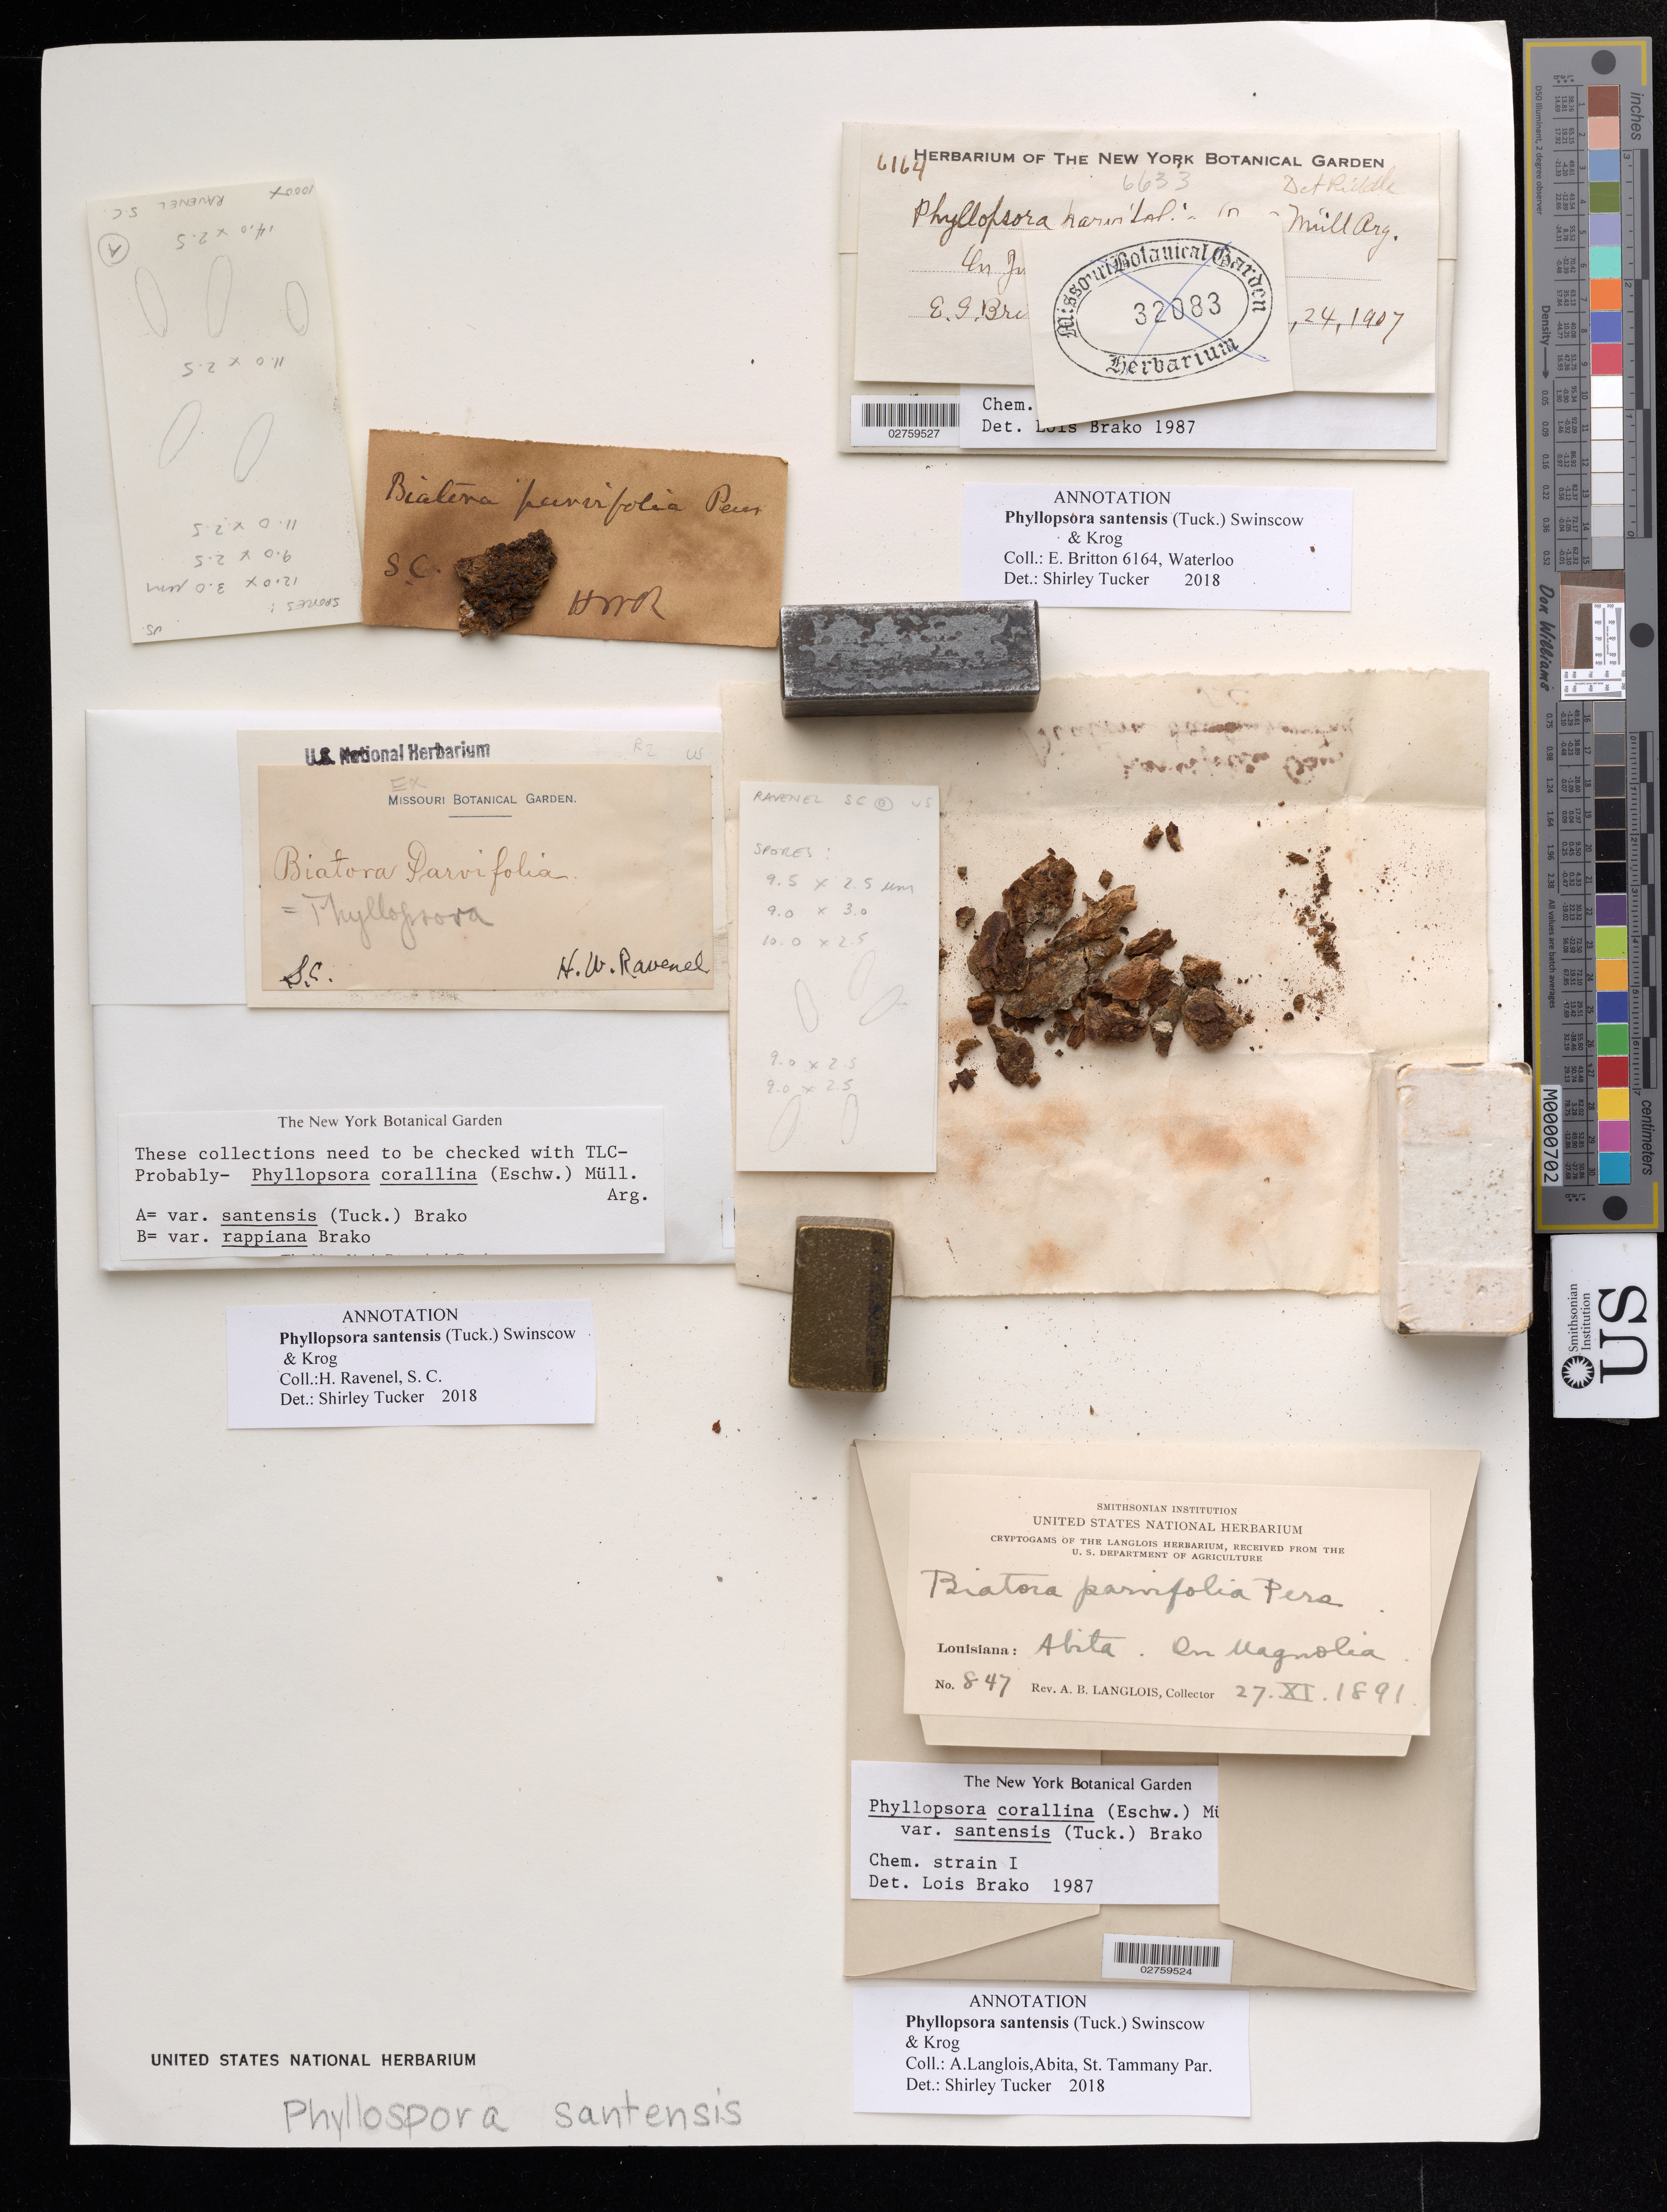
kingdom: Fungi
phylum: Ascomycota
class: Lecanoromycetes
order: Lecanorales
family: Ramalinaceae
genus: Phyllopsora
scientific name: Phyllopsora santensis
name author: (Tuck.) Swinscow & Krog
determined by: Tucker, S. C.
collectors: H. Ravenel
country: United States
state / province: South Carolina